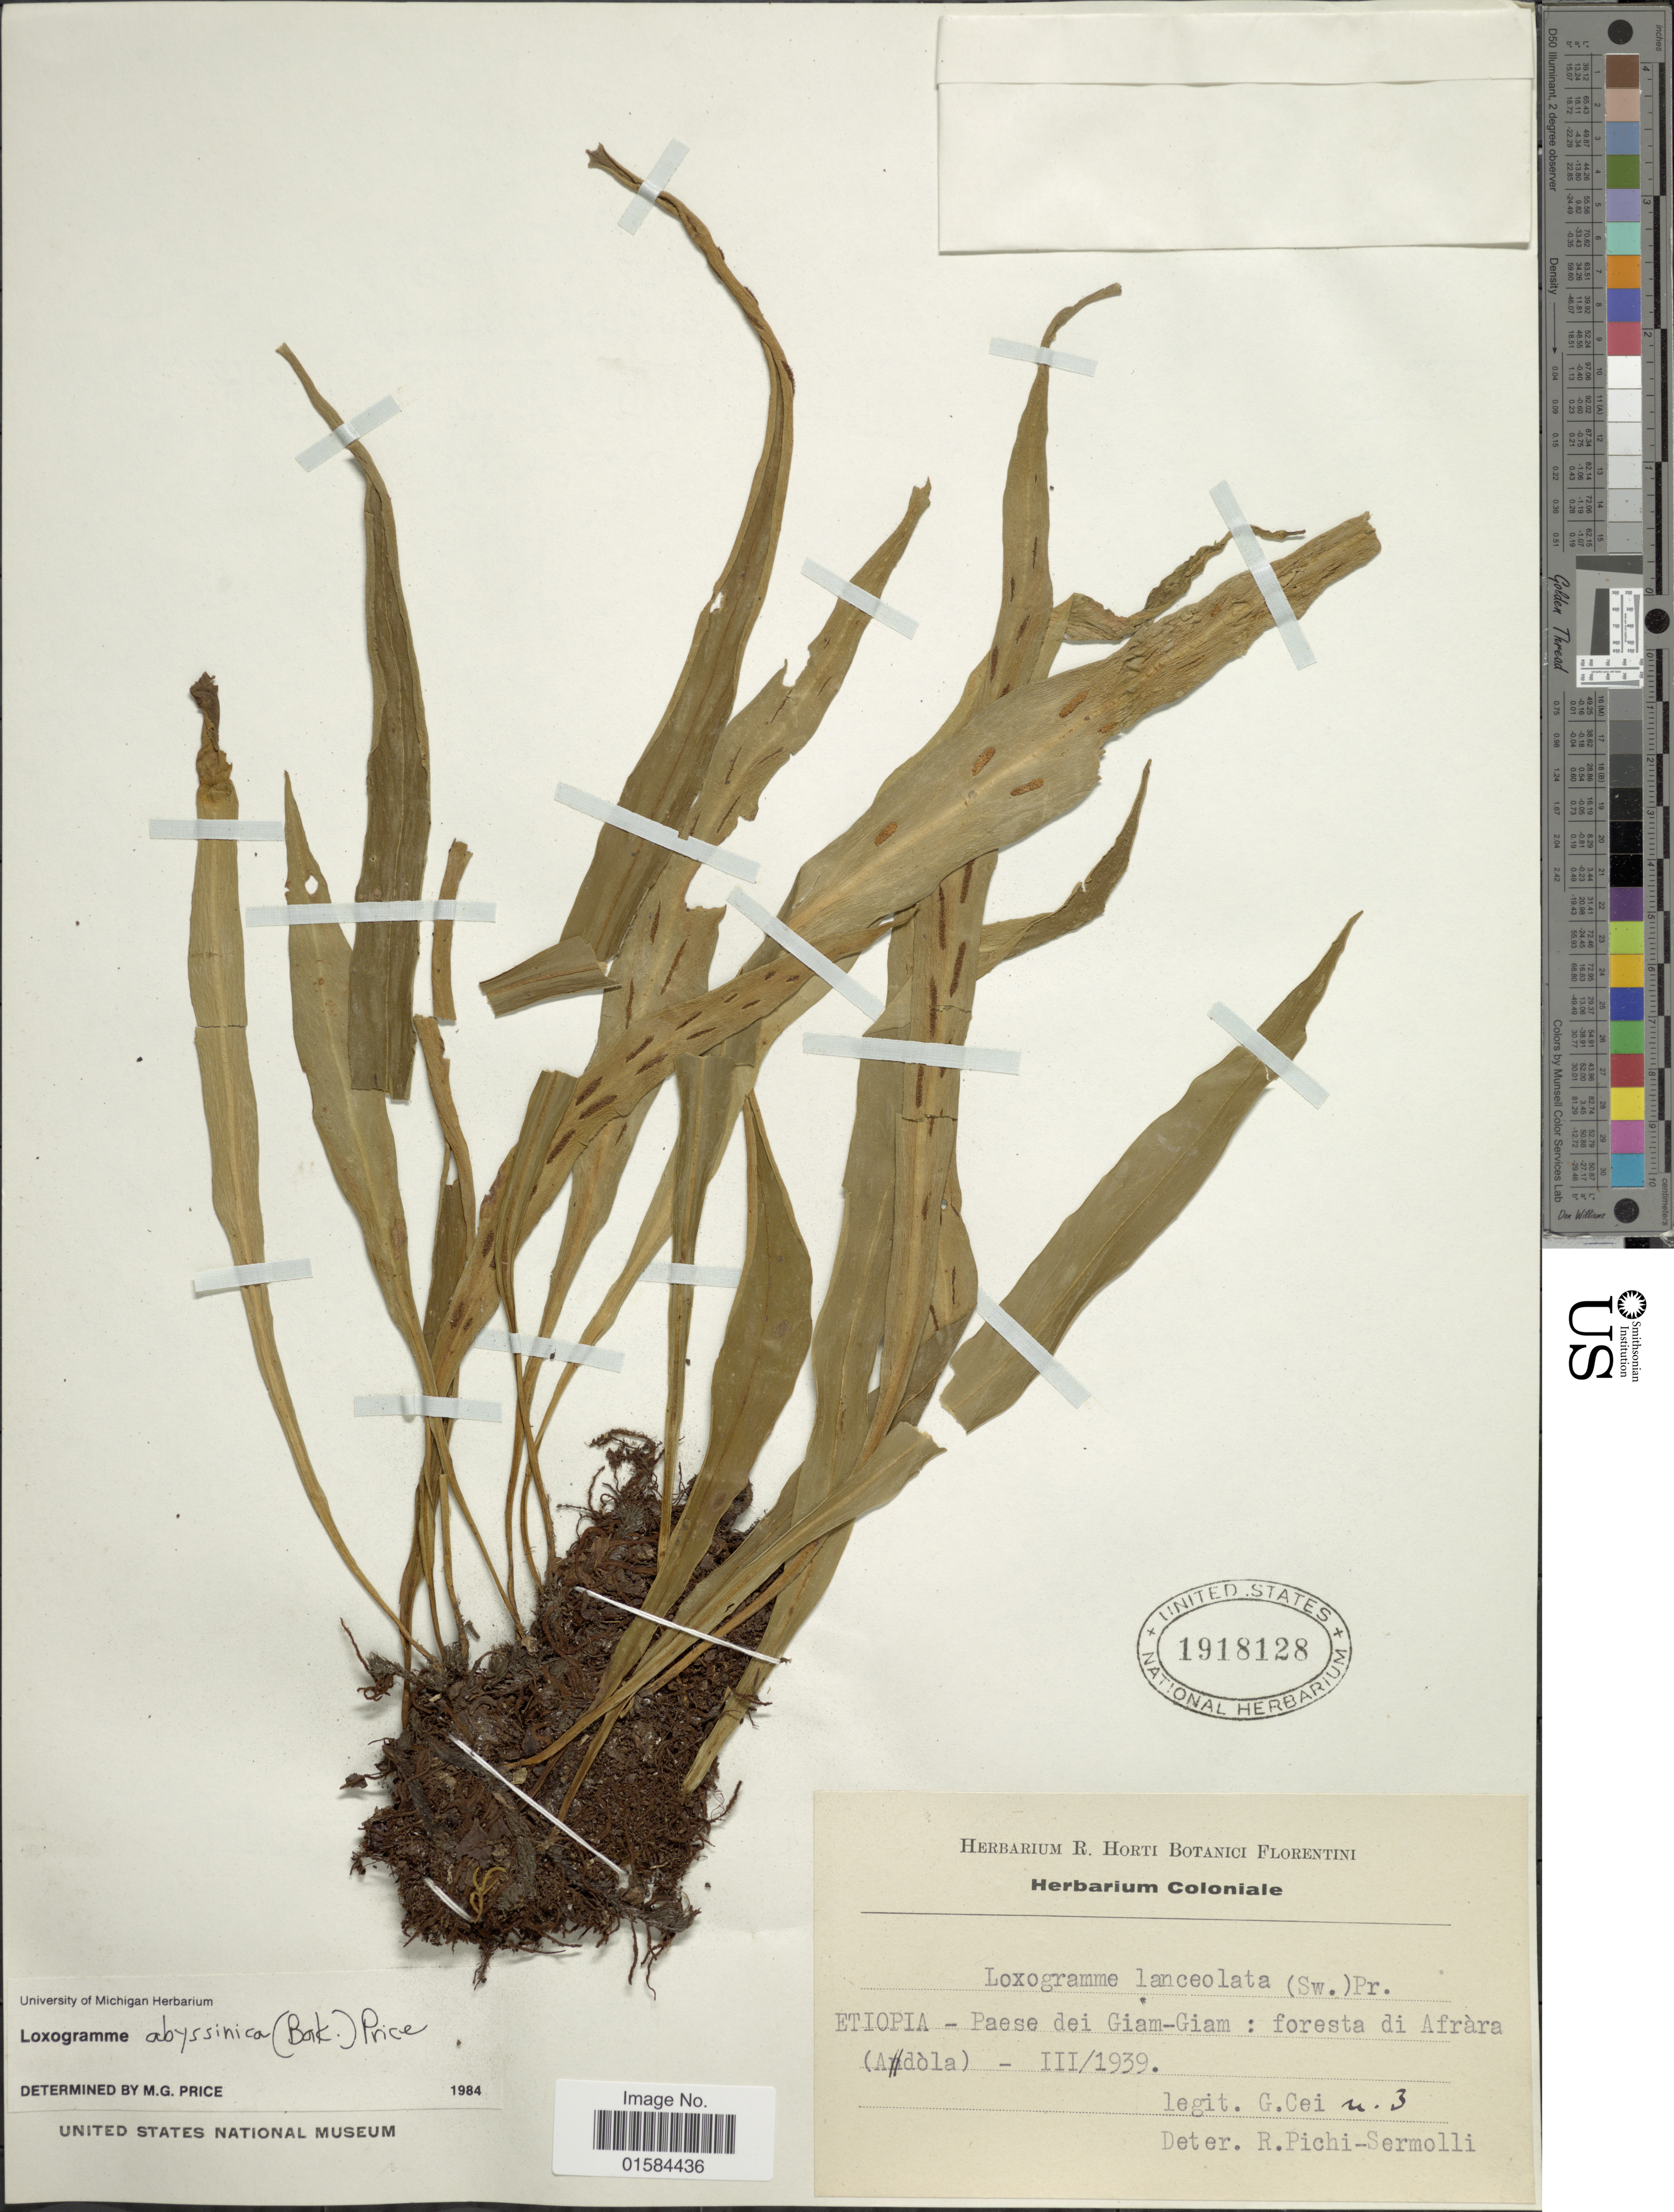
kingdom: Plantae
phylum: Tracheophyta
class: Polypodiopsida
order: Polypodiales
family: Polypodiaceae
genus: Loxogramme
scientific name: Loxogramme abyssinica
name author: (Baker) Price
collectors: G. Cei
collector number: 3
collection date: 1939-03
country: Ethiopia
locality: Etiopia, Paese dei Giam-Giam: foresta di Afrara (Adola)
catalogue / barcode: US 1918128